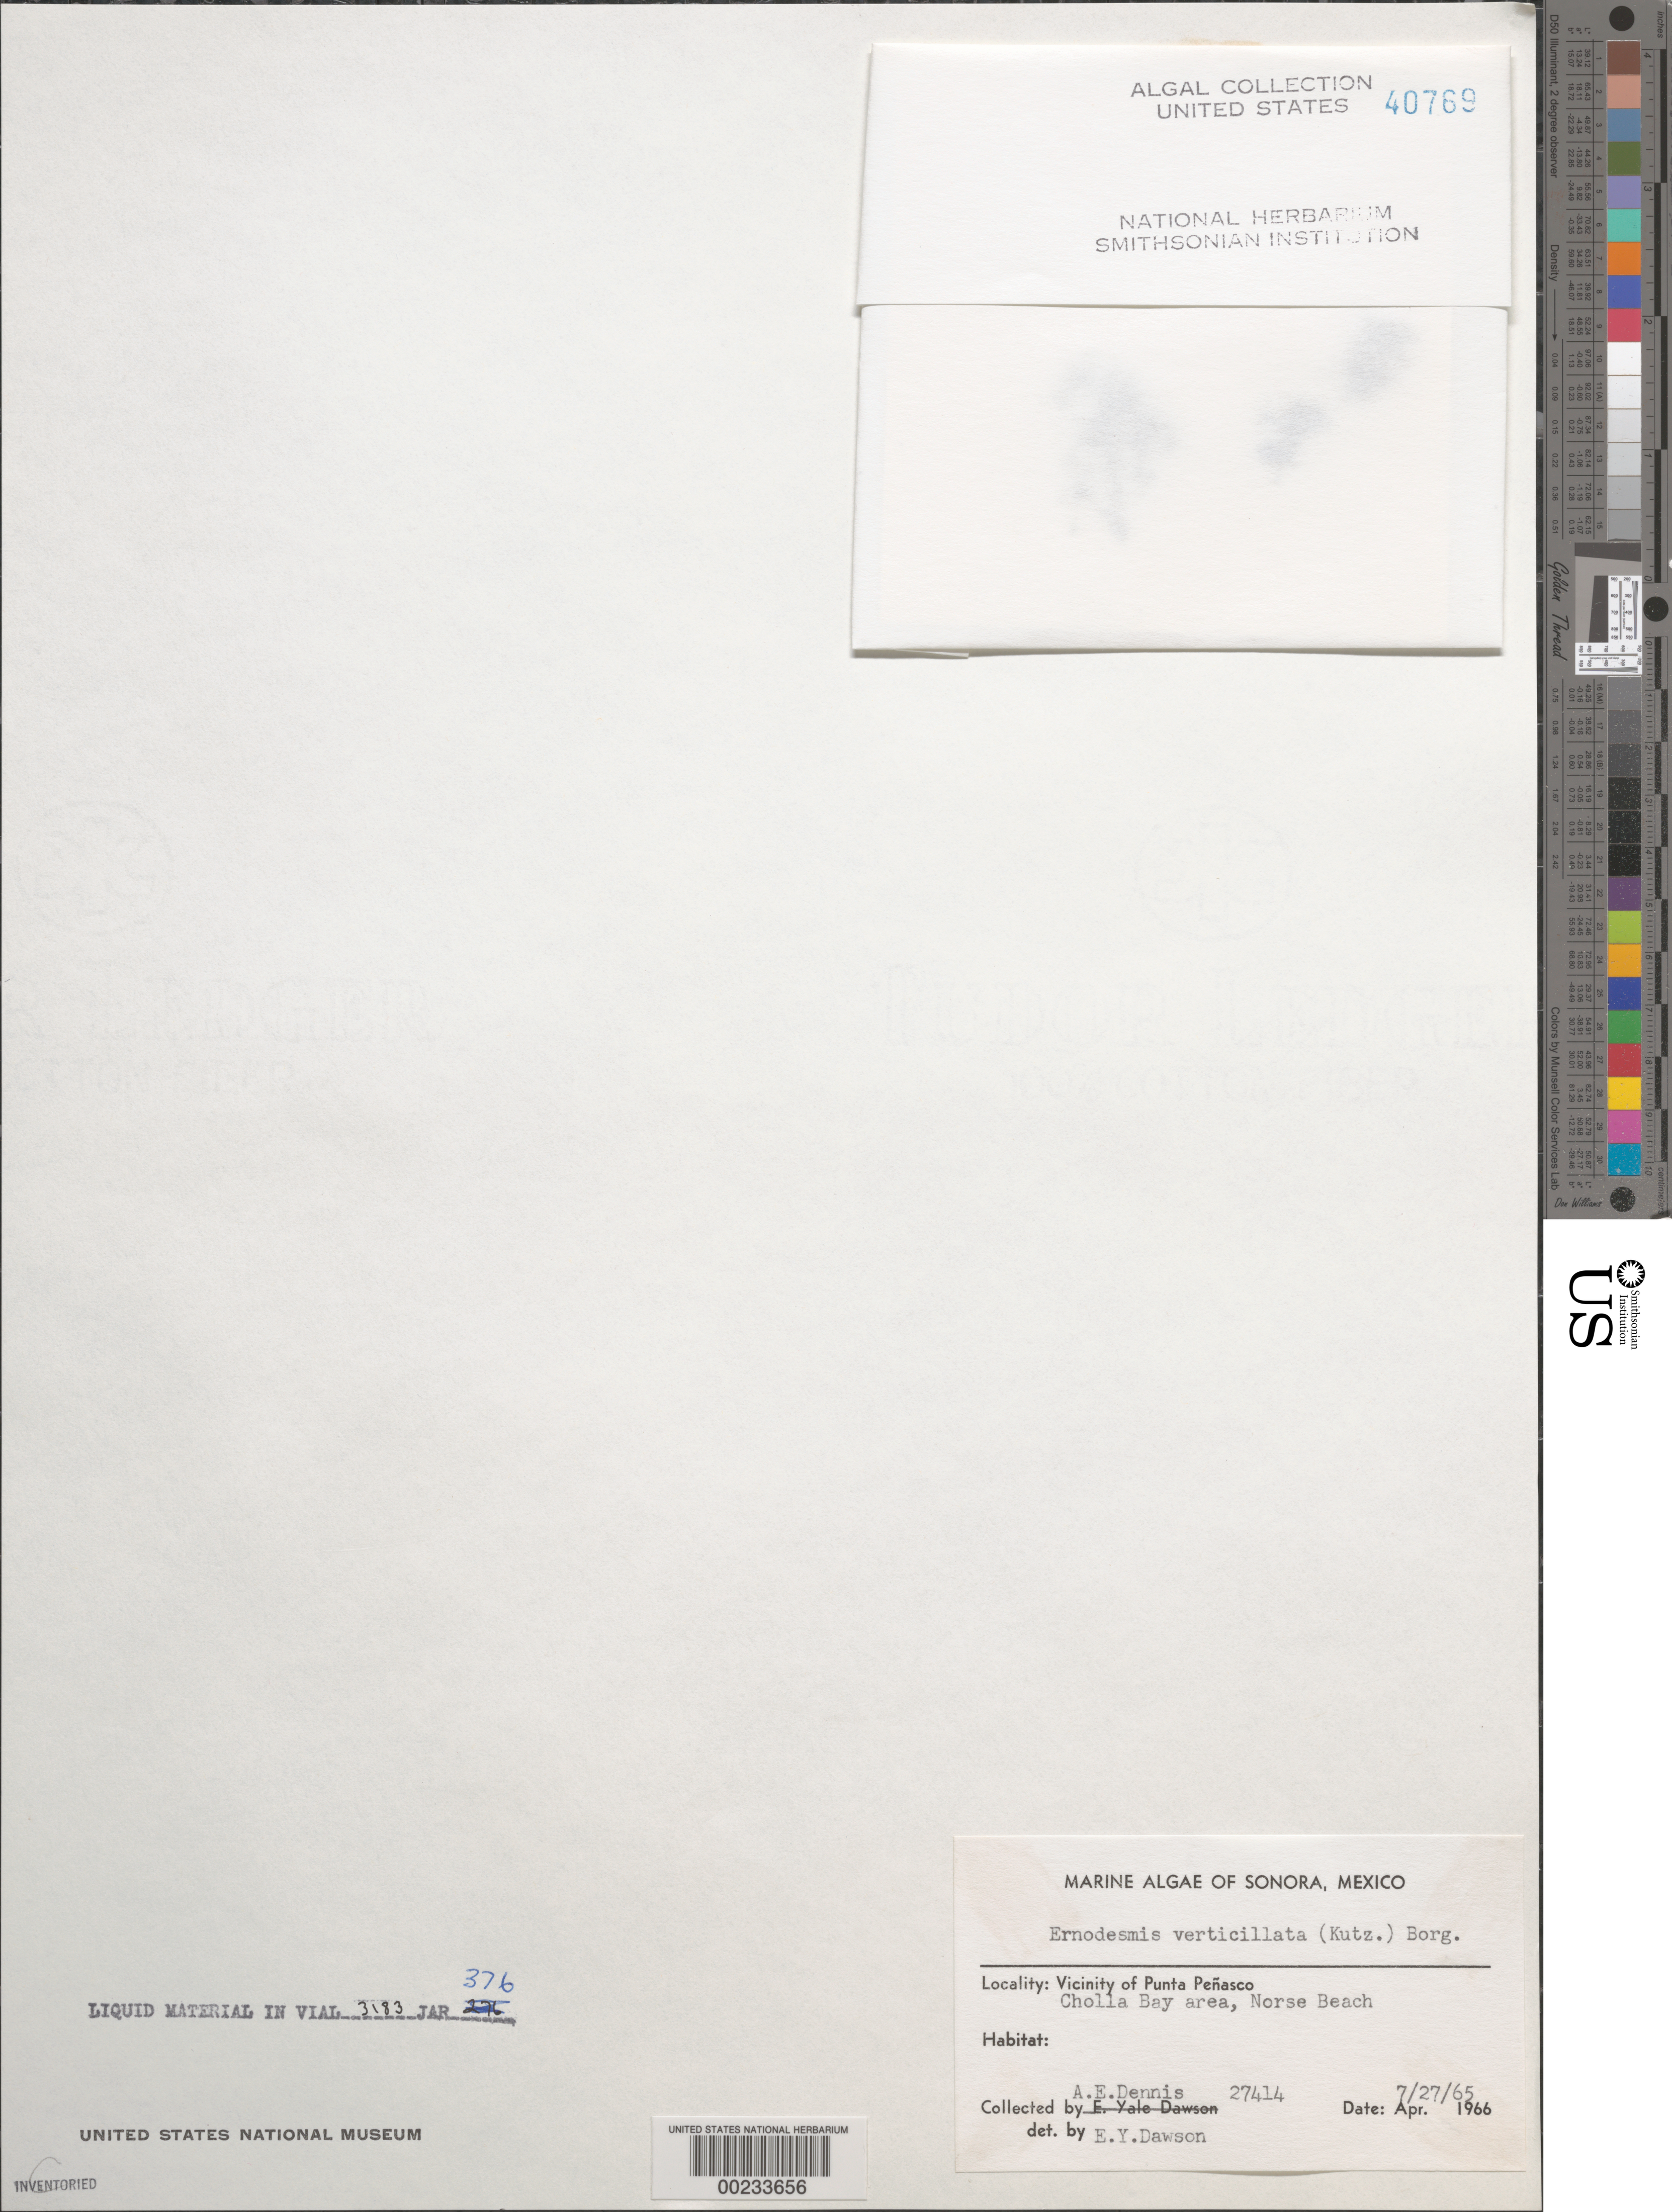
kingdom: Plantae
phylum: Chlorophyta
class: Ulvophyceae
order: Siphonocladales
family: Siphonocladaceae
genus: Ernodesmis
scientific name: Ernodesmis verticillata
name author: (Kütz.) Børgesen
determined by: Dawson, E. Y.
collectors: A. Dennis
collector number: EYD 27414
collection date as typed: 27 Jul 1965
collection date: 1965-07-27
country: Mexico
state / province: Sonora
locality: Norse Beach, Cholla Bay area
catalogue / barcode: US 40769